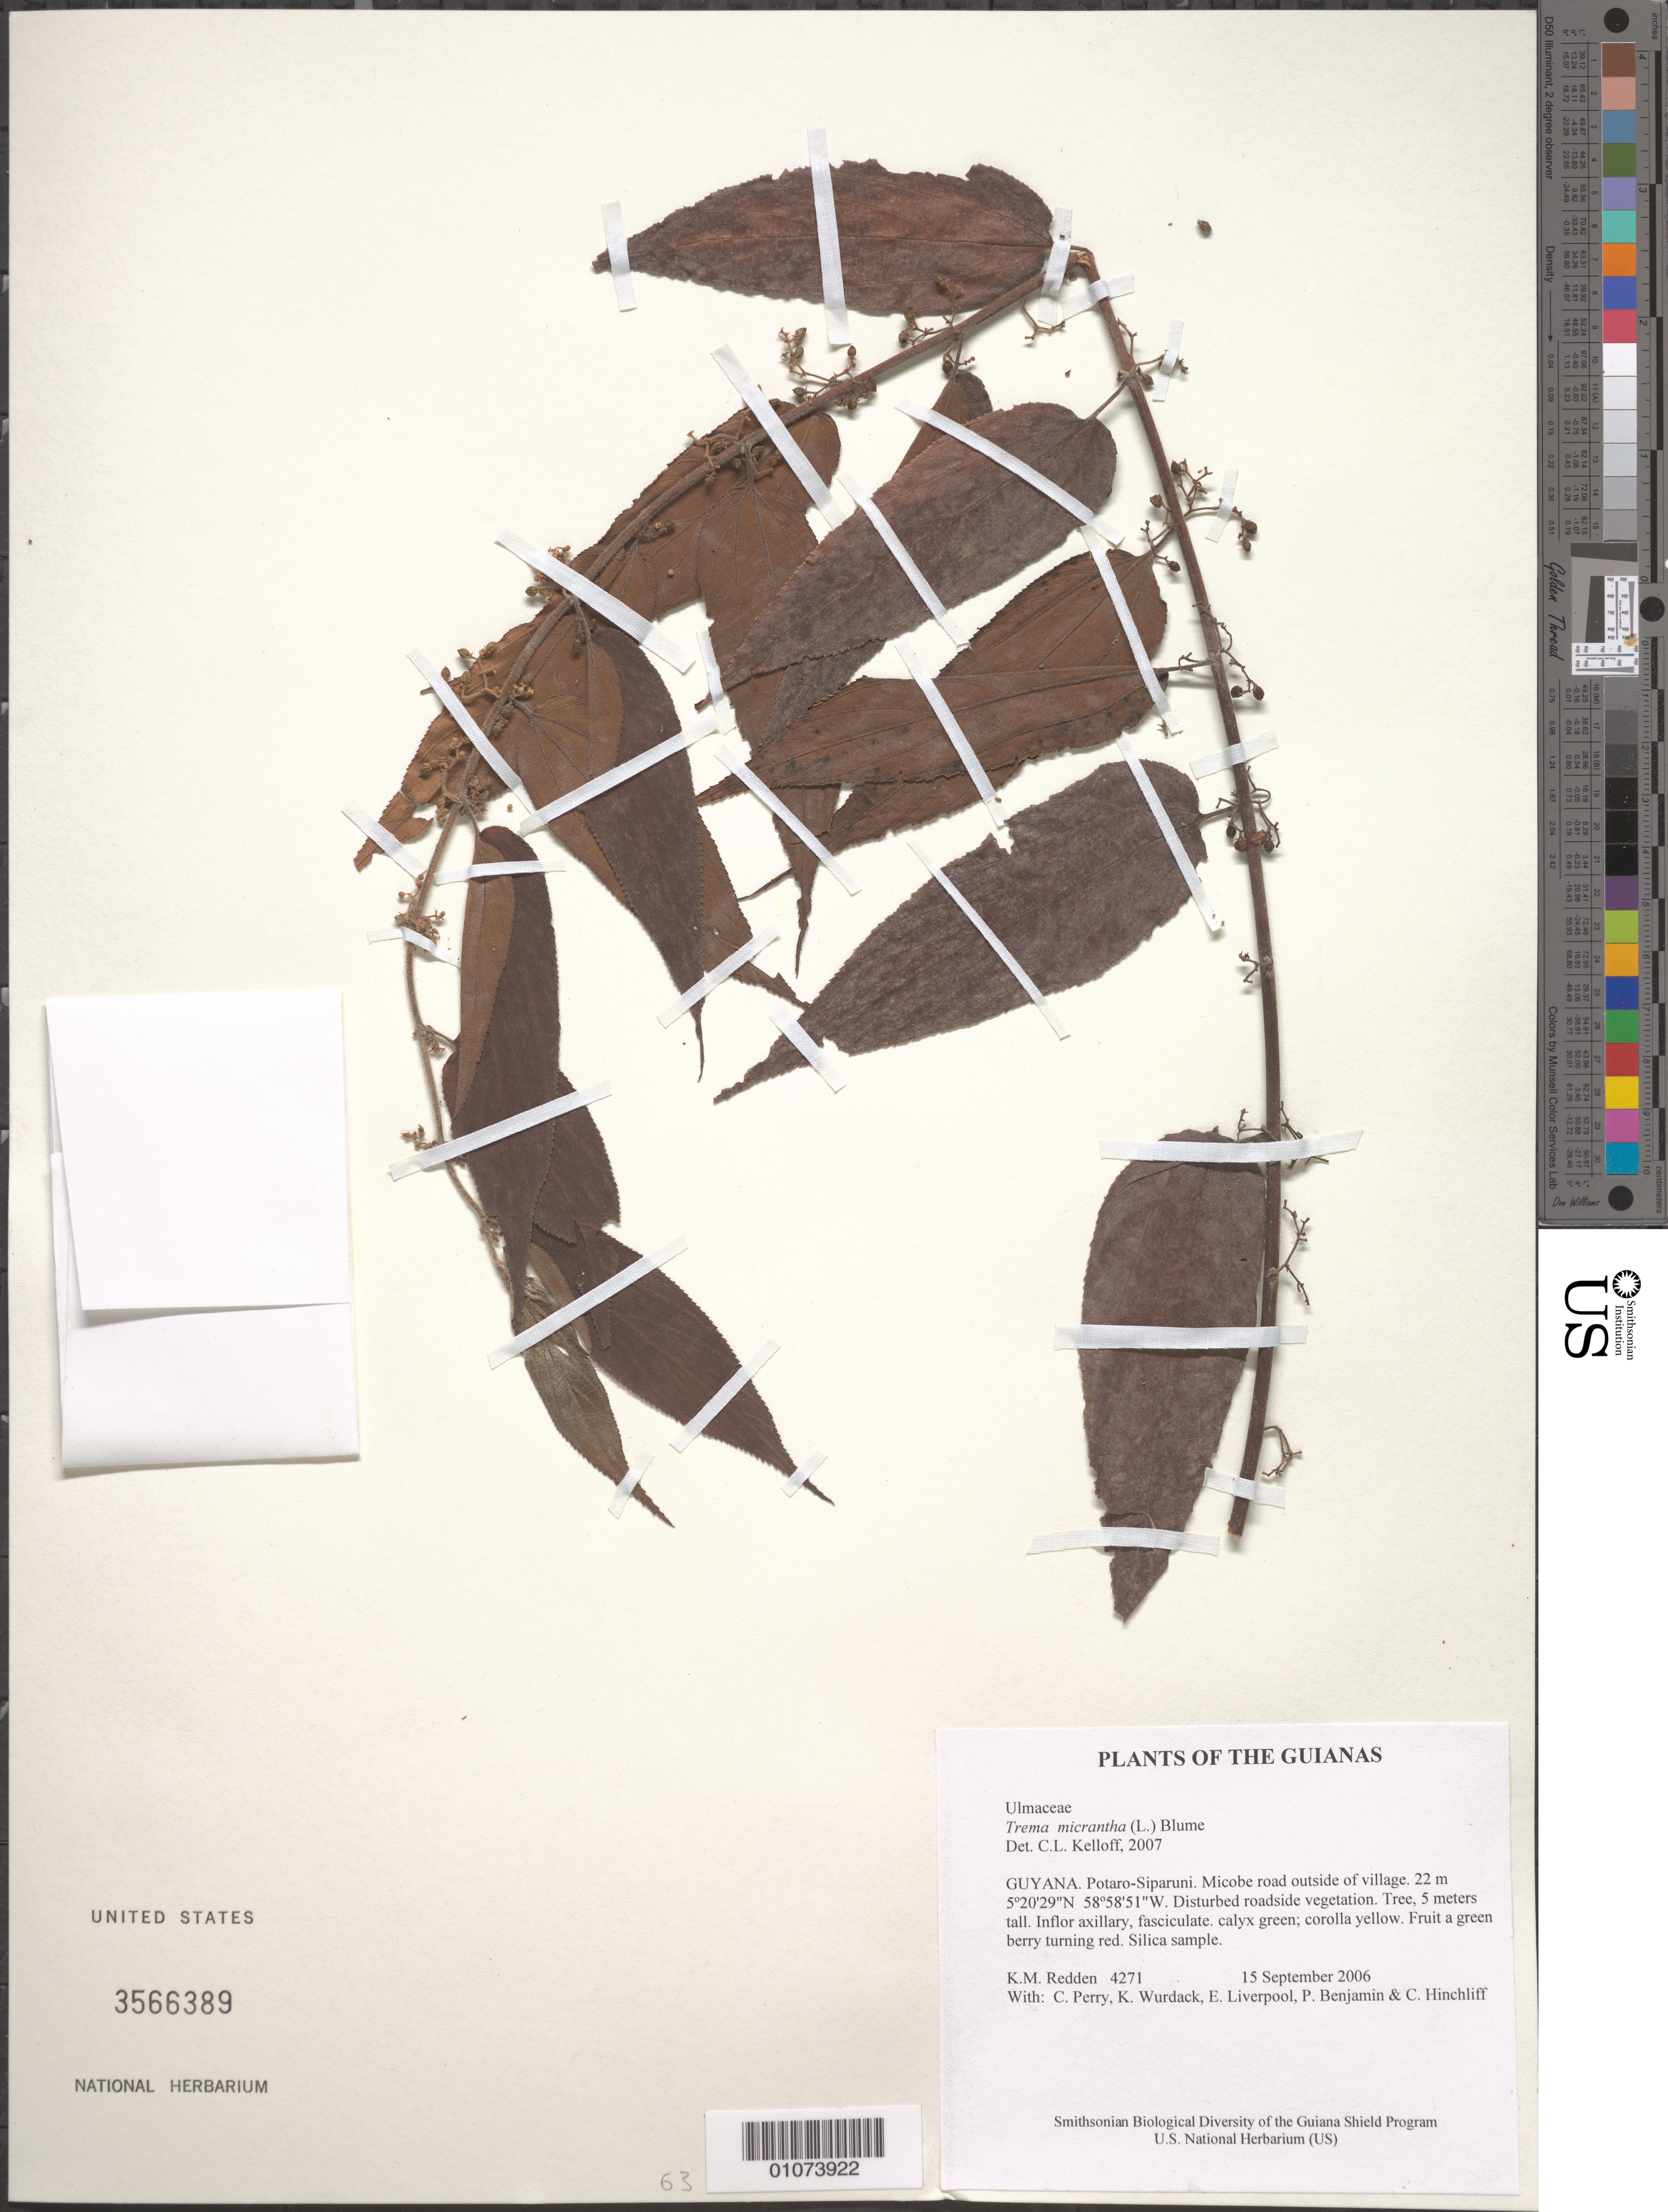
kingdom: Plantae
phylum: Tracheophyta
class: Magnoliopsida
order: Rosales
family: Cannabaceae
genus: Trema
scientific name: Trema micranthum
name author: (L.) Blume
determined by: Kelloff, Carol L., (US), Smithsonian Institution - National Museum of Natural History (UNITED STATES)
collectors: K. M. Redden, C. Perry, K. Wurdack, E. Liverpool, P. Benjamin & C. E. Hinchliff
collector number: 4271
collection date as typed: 15 September 2006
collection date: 2006-09-15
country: Guyana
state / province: Potaro-Siparuni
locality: Micobe road outside of village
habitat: Disturbed roadside vegetation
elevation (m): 22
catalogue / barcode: US 3566389